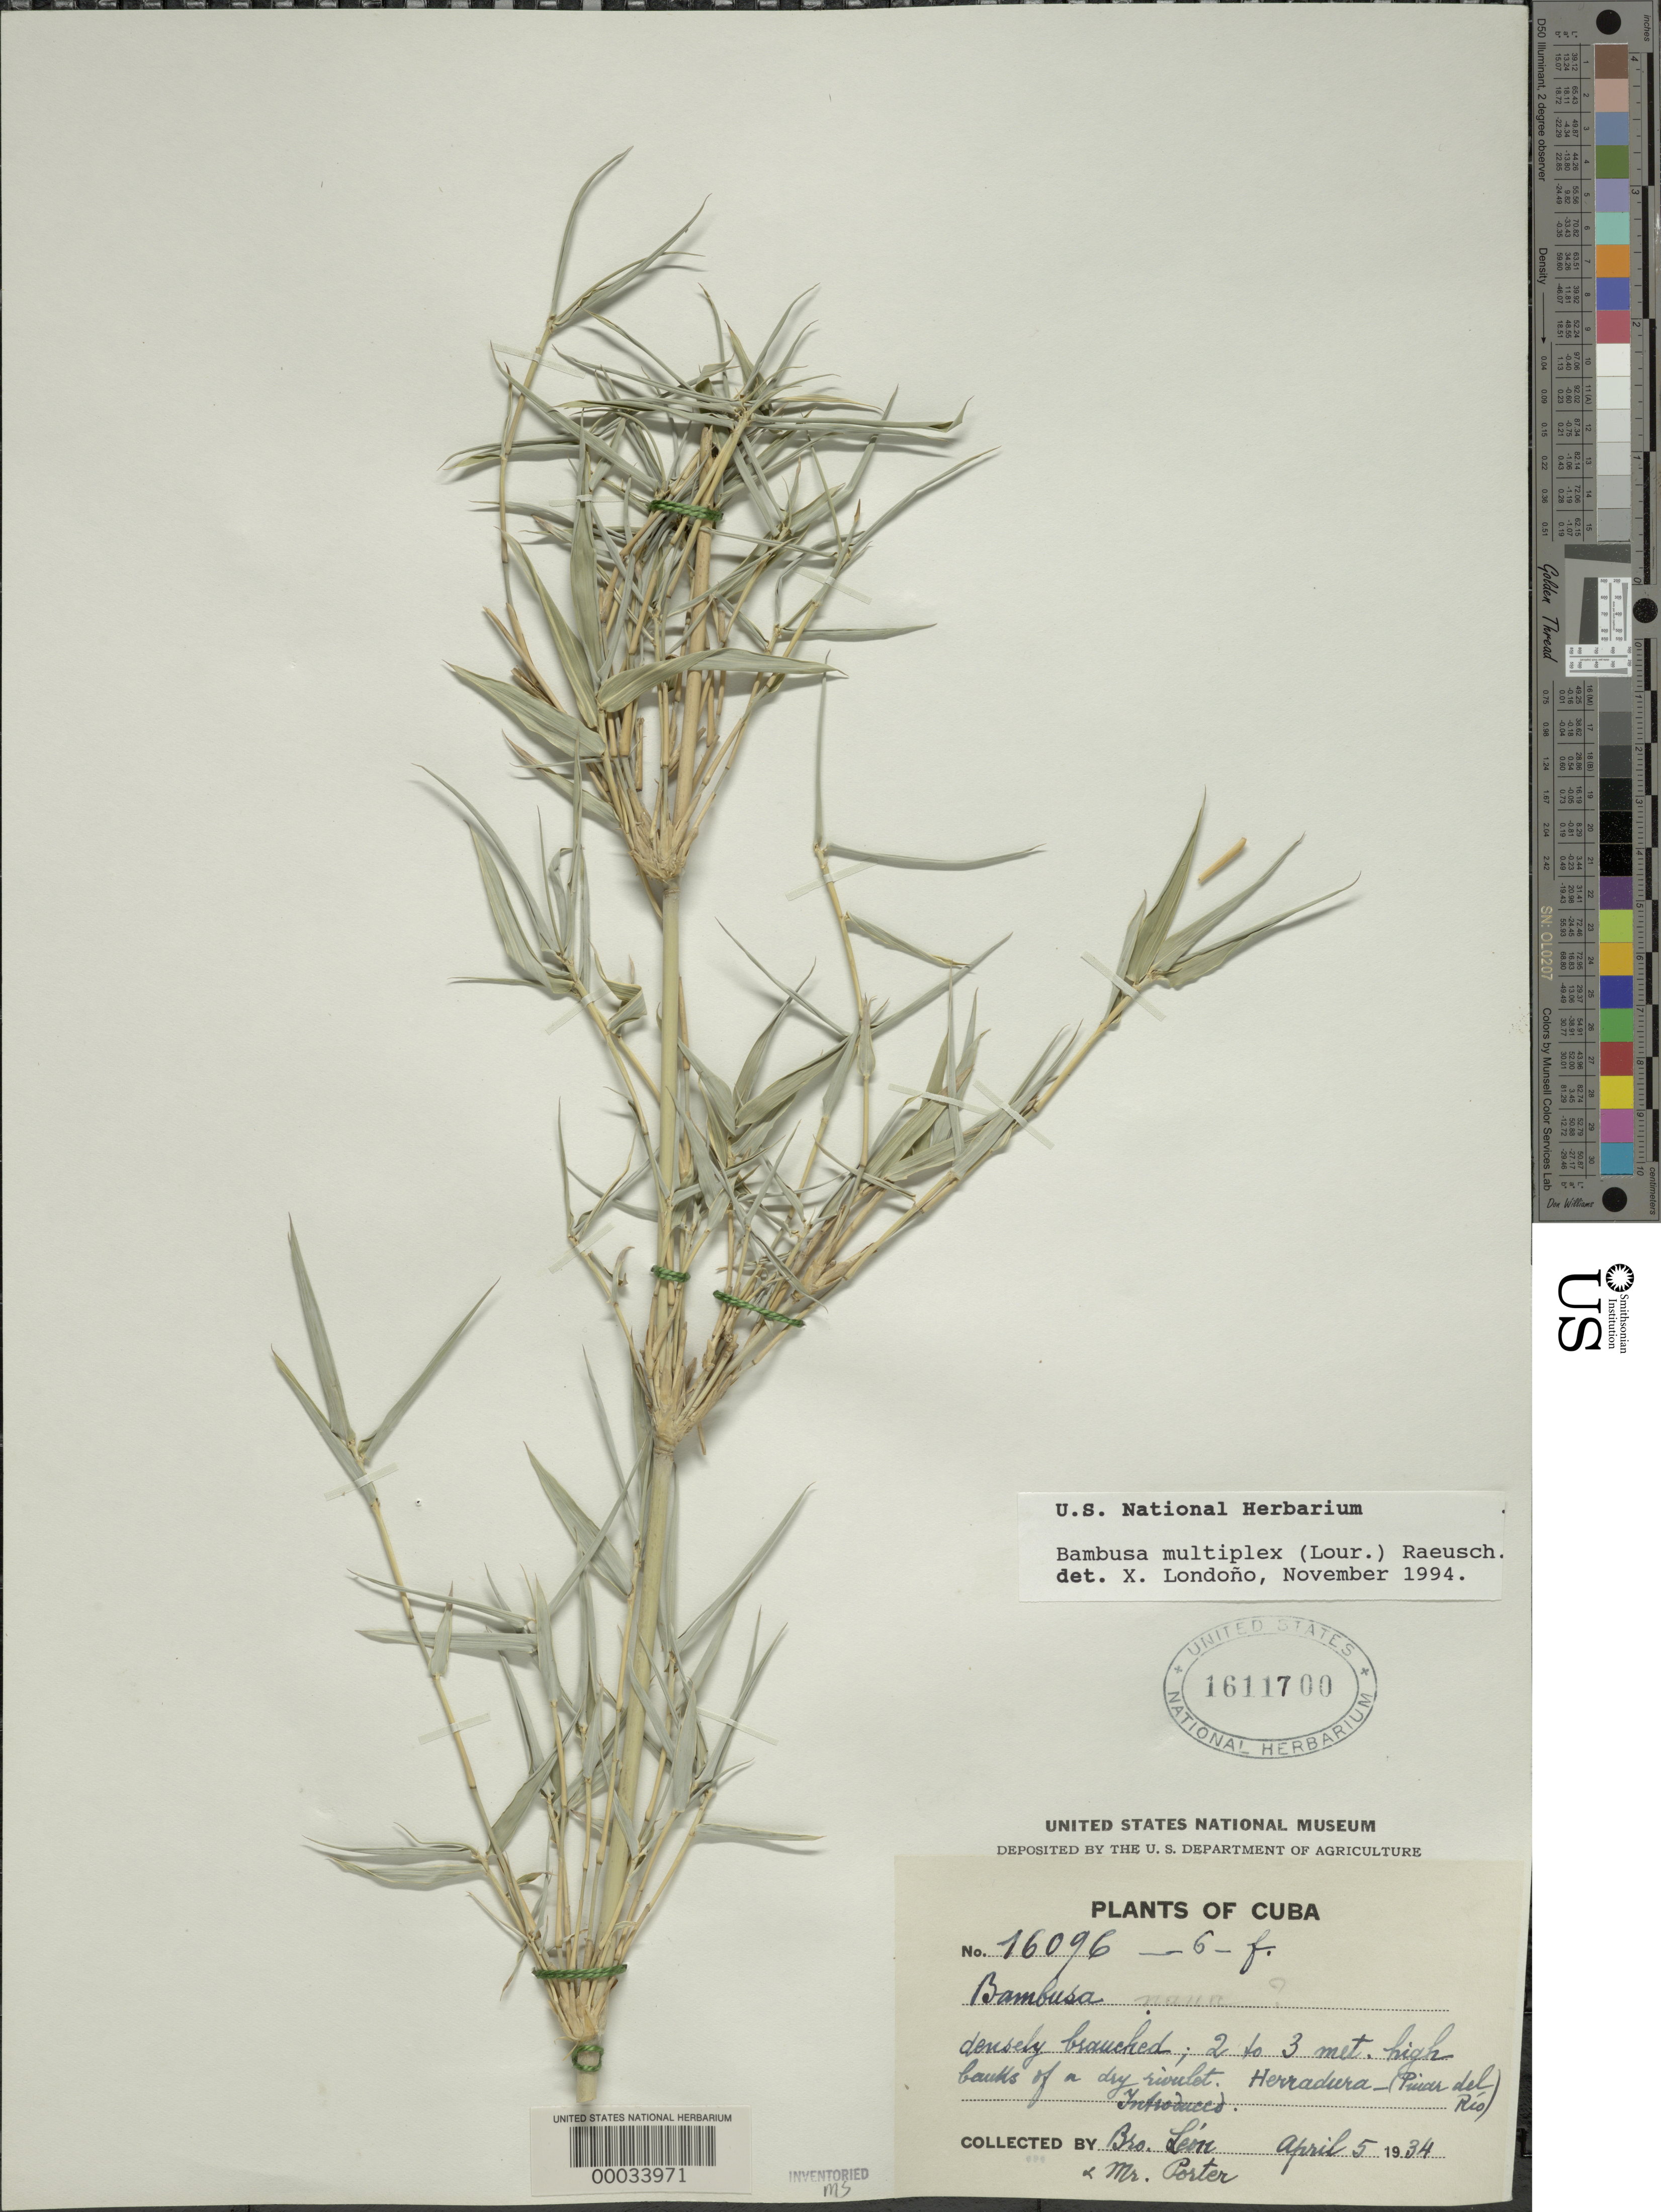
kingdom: Plantae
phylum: Tracheophyta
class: Liliopsida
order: Poales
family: Poaceae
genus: Bambusa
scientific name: Bambusa multiplex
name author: (Lour.) Raeusch. ex Schult. & Schult. f.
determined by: Londoño, X., (TULV), Jardin Botanico "Juan Maria Cespedes"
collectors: Bro. León & -- Porter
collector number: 16096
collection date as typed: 05 Apr 1934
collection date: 1934-04-05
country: Cuba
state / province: Pinar del Río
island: Greater Antilles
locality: Herradura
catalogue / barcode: US 1611700